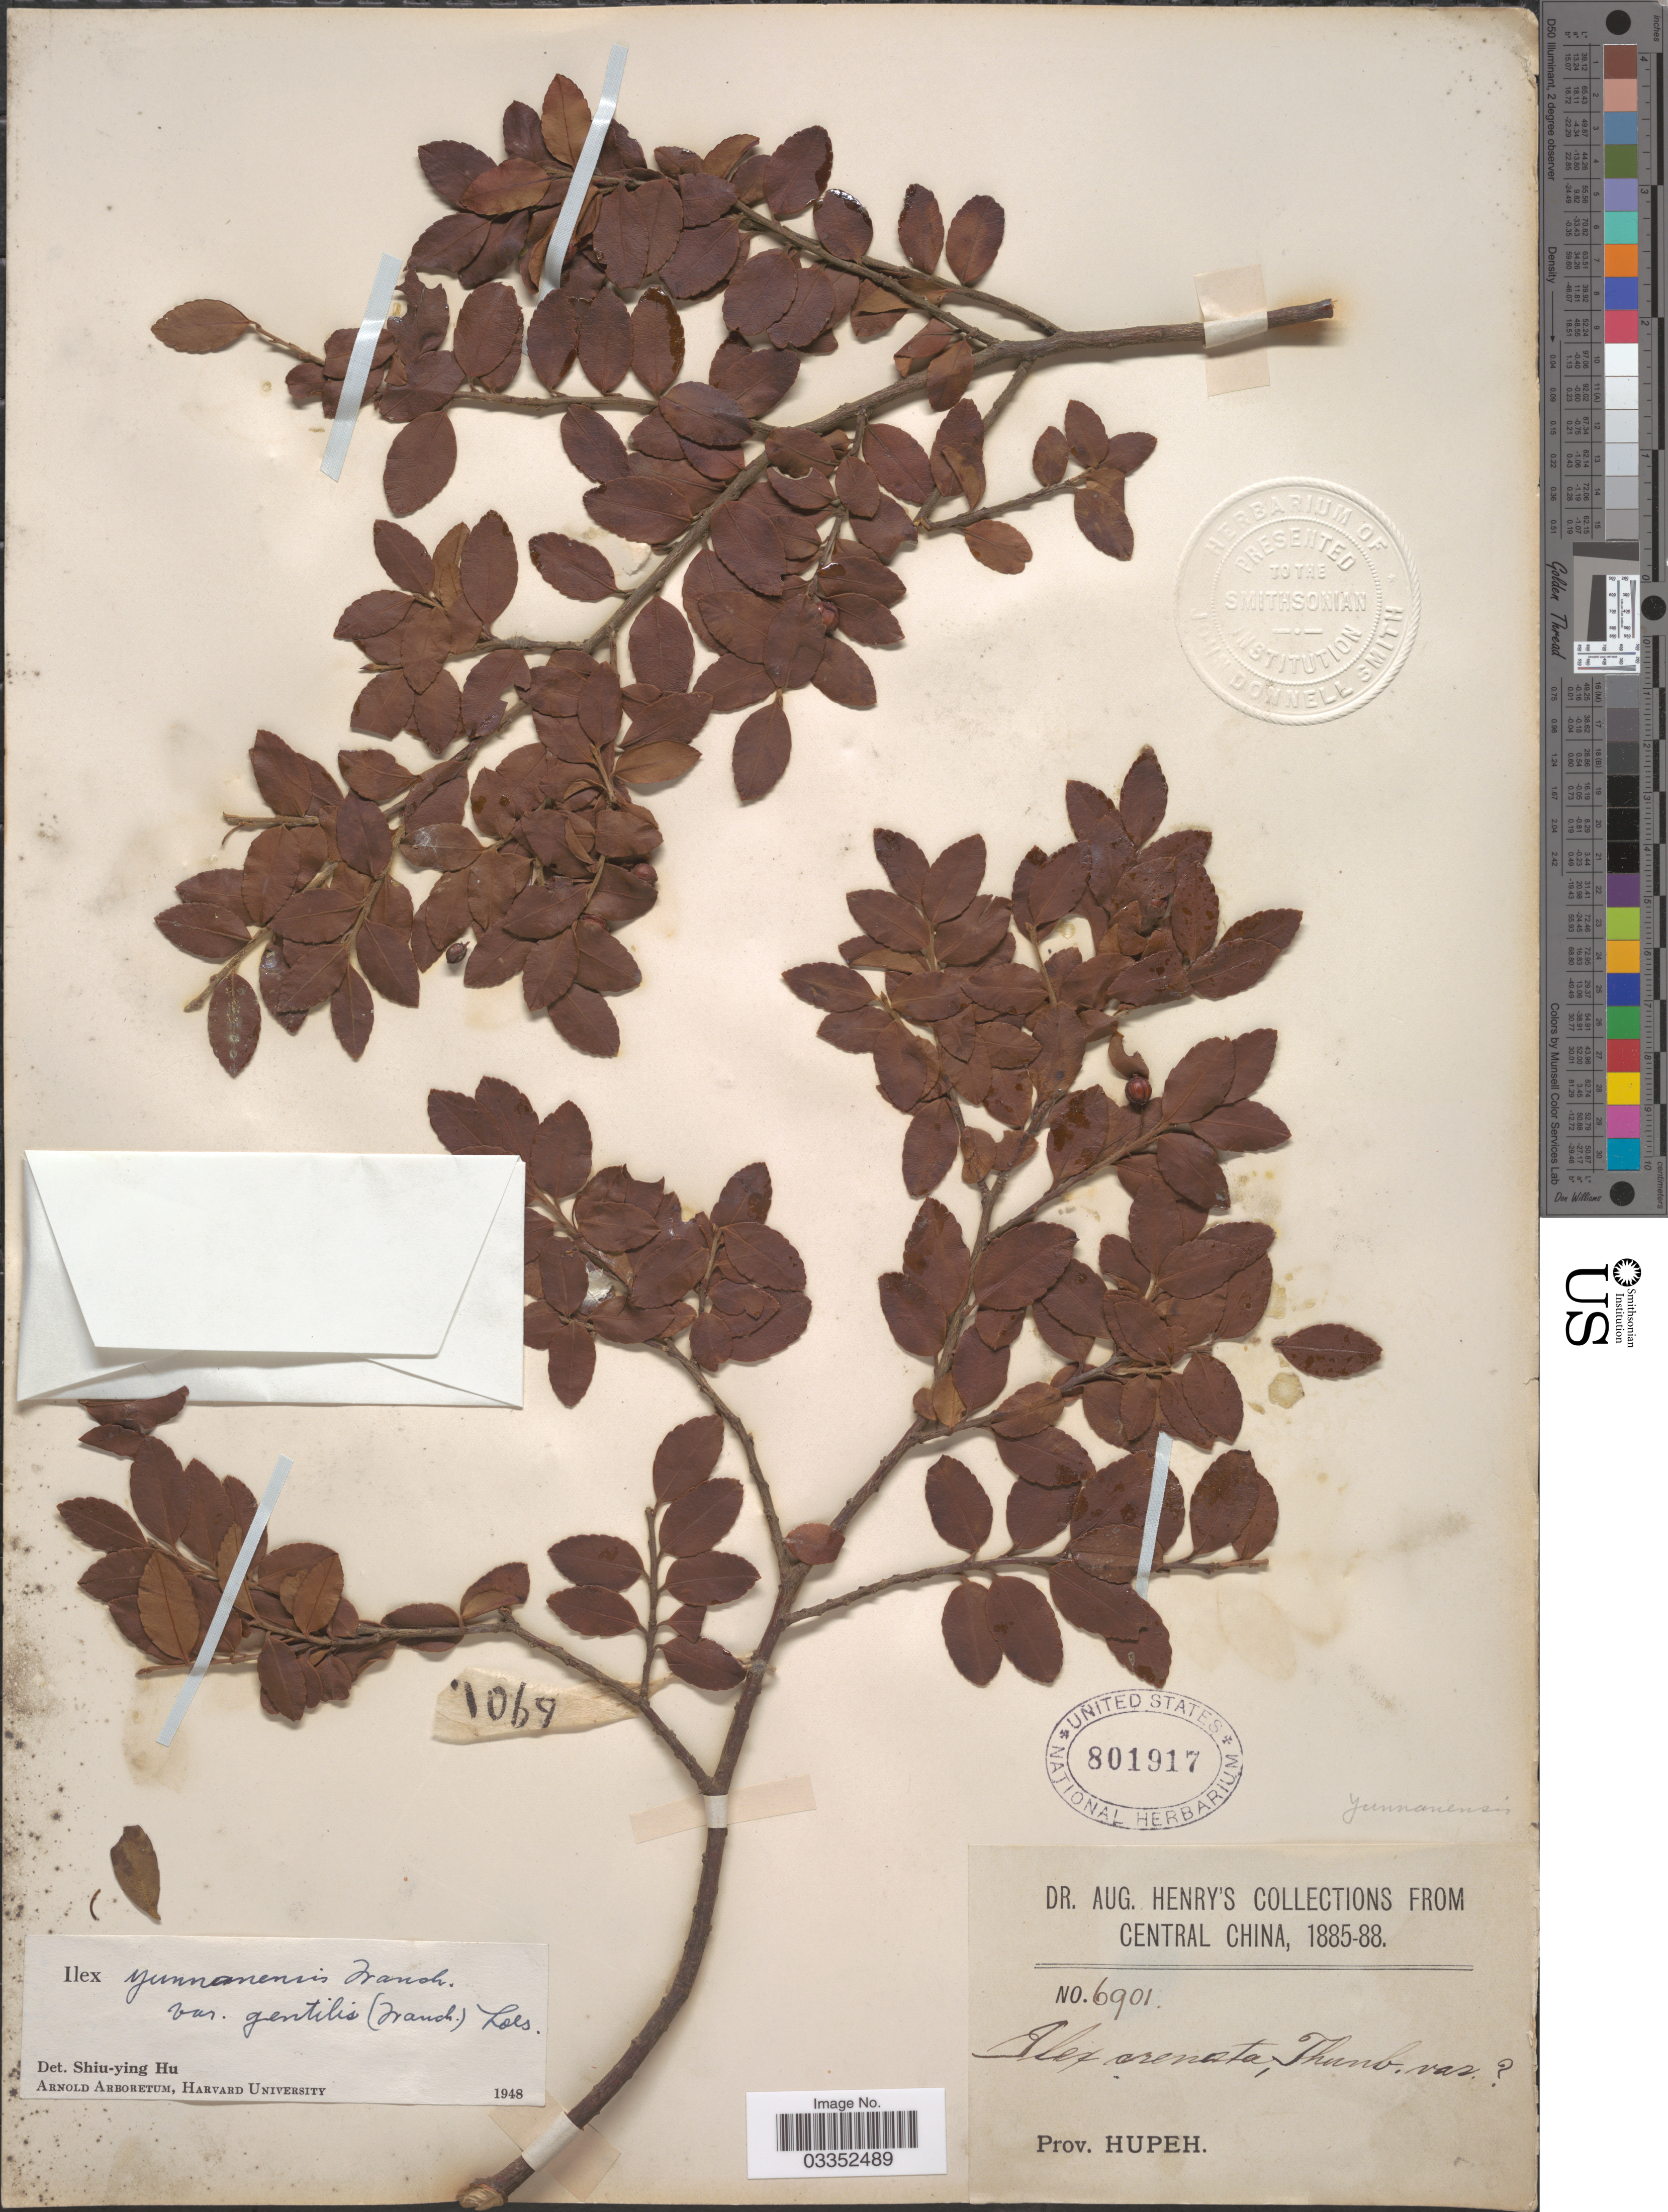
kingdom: Plantae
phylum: Tracheophyta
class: Magnoliopsida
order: Aquifoliales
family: Aquifoliaceae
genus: Ilex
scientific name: Ilex yunnanensis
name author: Franch.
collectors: A. Henry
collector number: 6901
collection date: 1885/1888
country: China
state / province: Hubei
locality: Central China, Prov. Hupeh.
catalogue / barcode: US 801917